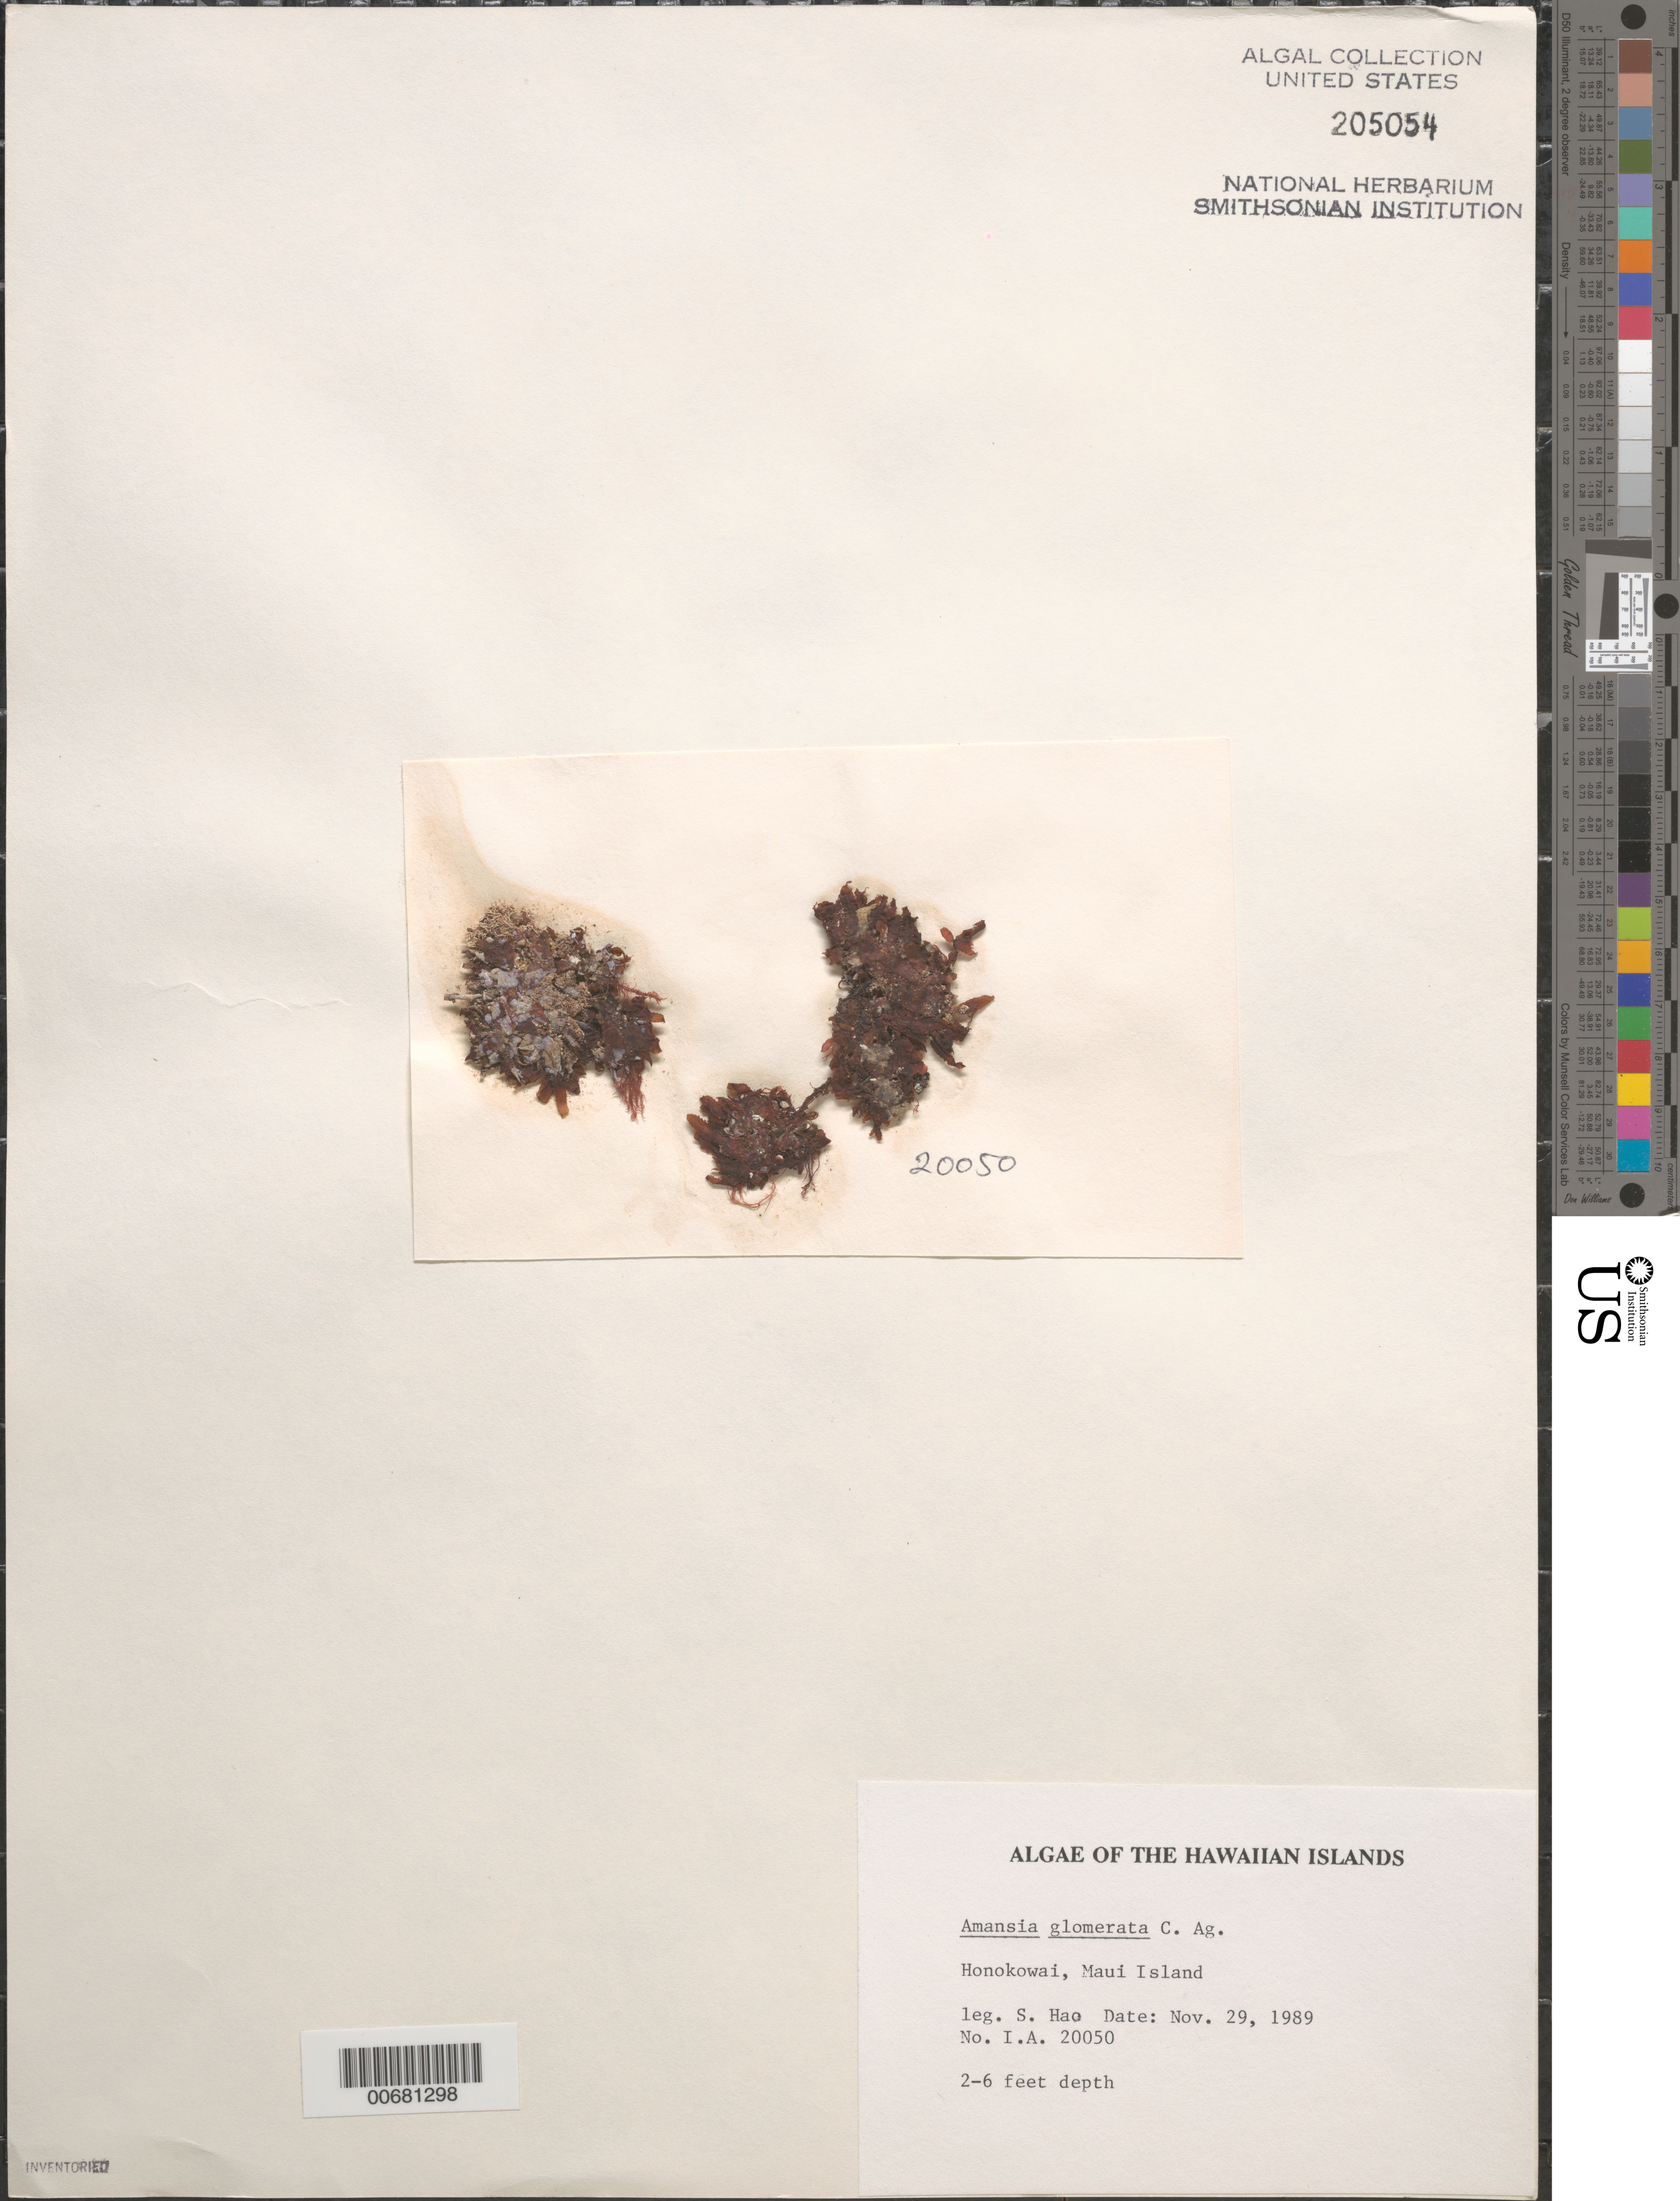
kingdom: Plantae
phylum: Rhodophyta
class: Florideophyceae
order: Ceramiales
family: Rhodomelaceae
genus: Amansia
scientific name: Amansia glomerata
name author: C. Agardh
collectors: S. Hau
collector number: IAA 20050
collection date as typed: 29 Nov 1989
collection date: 1898-11-29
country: United States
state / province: Hawaii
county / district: Maui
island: Maui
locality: Honokowai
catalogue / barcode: US 205054